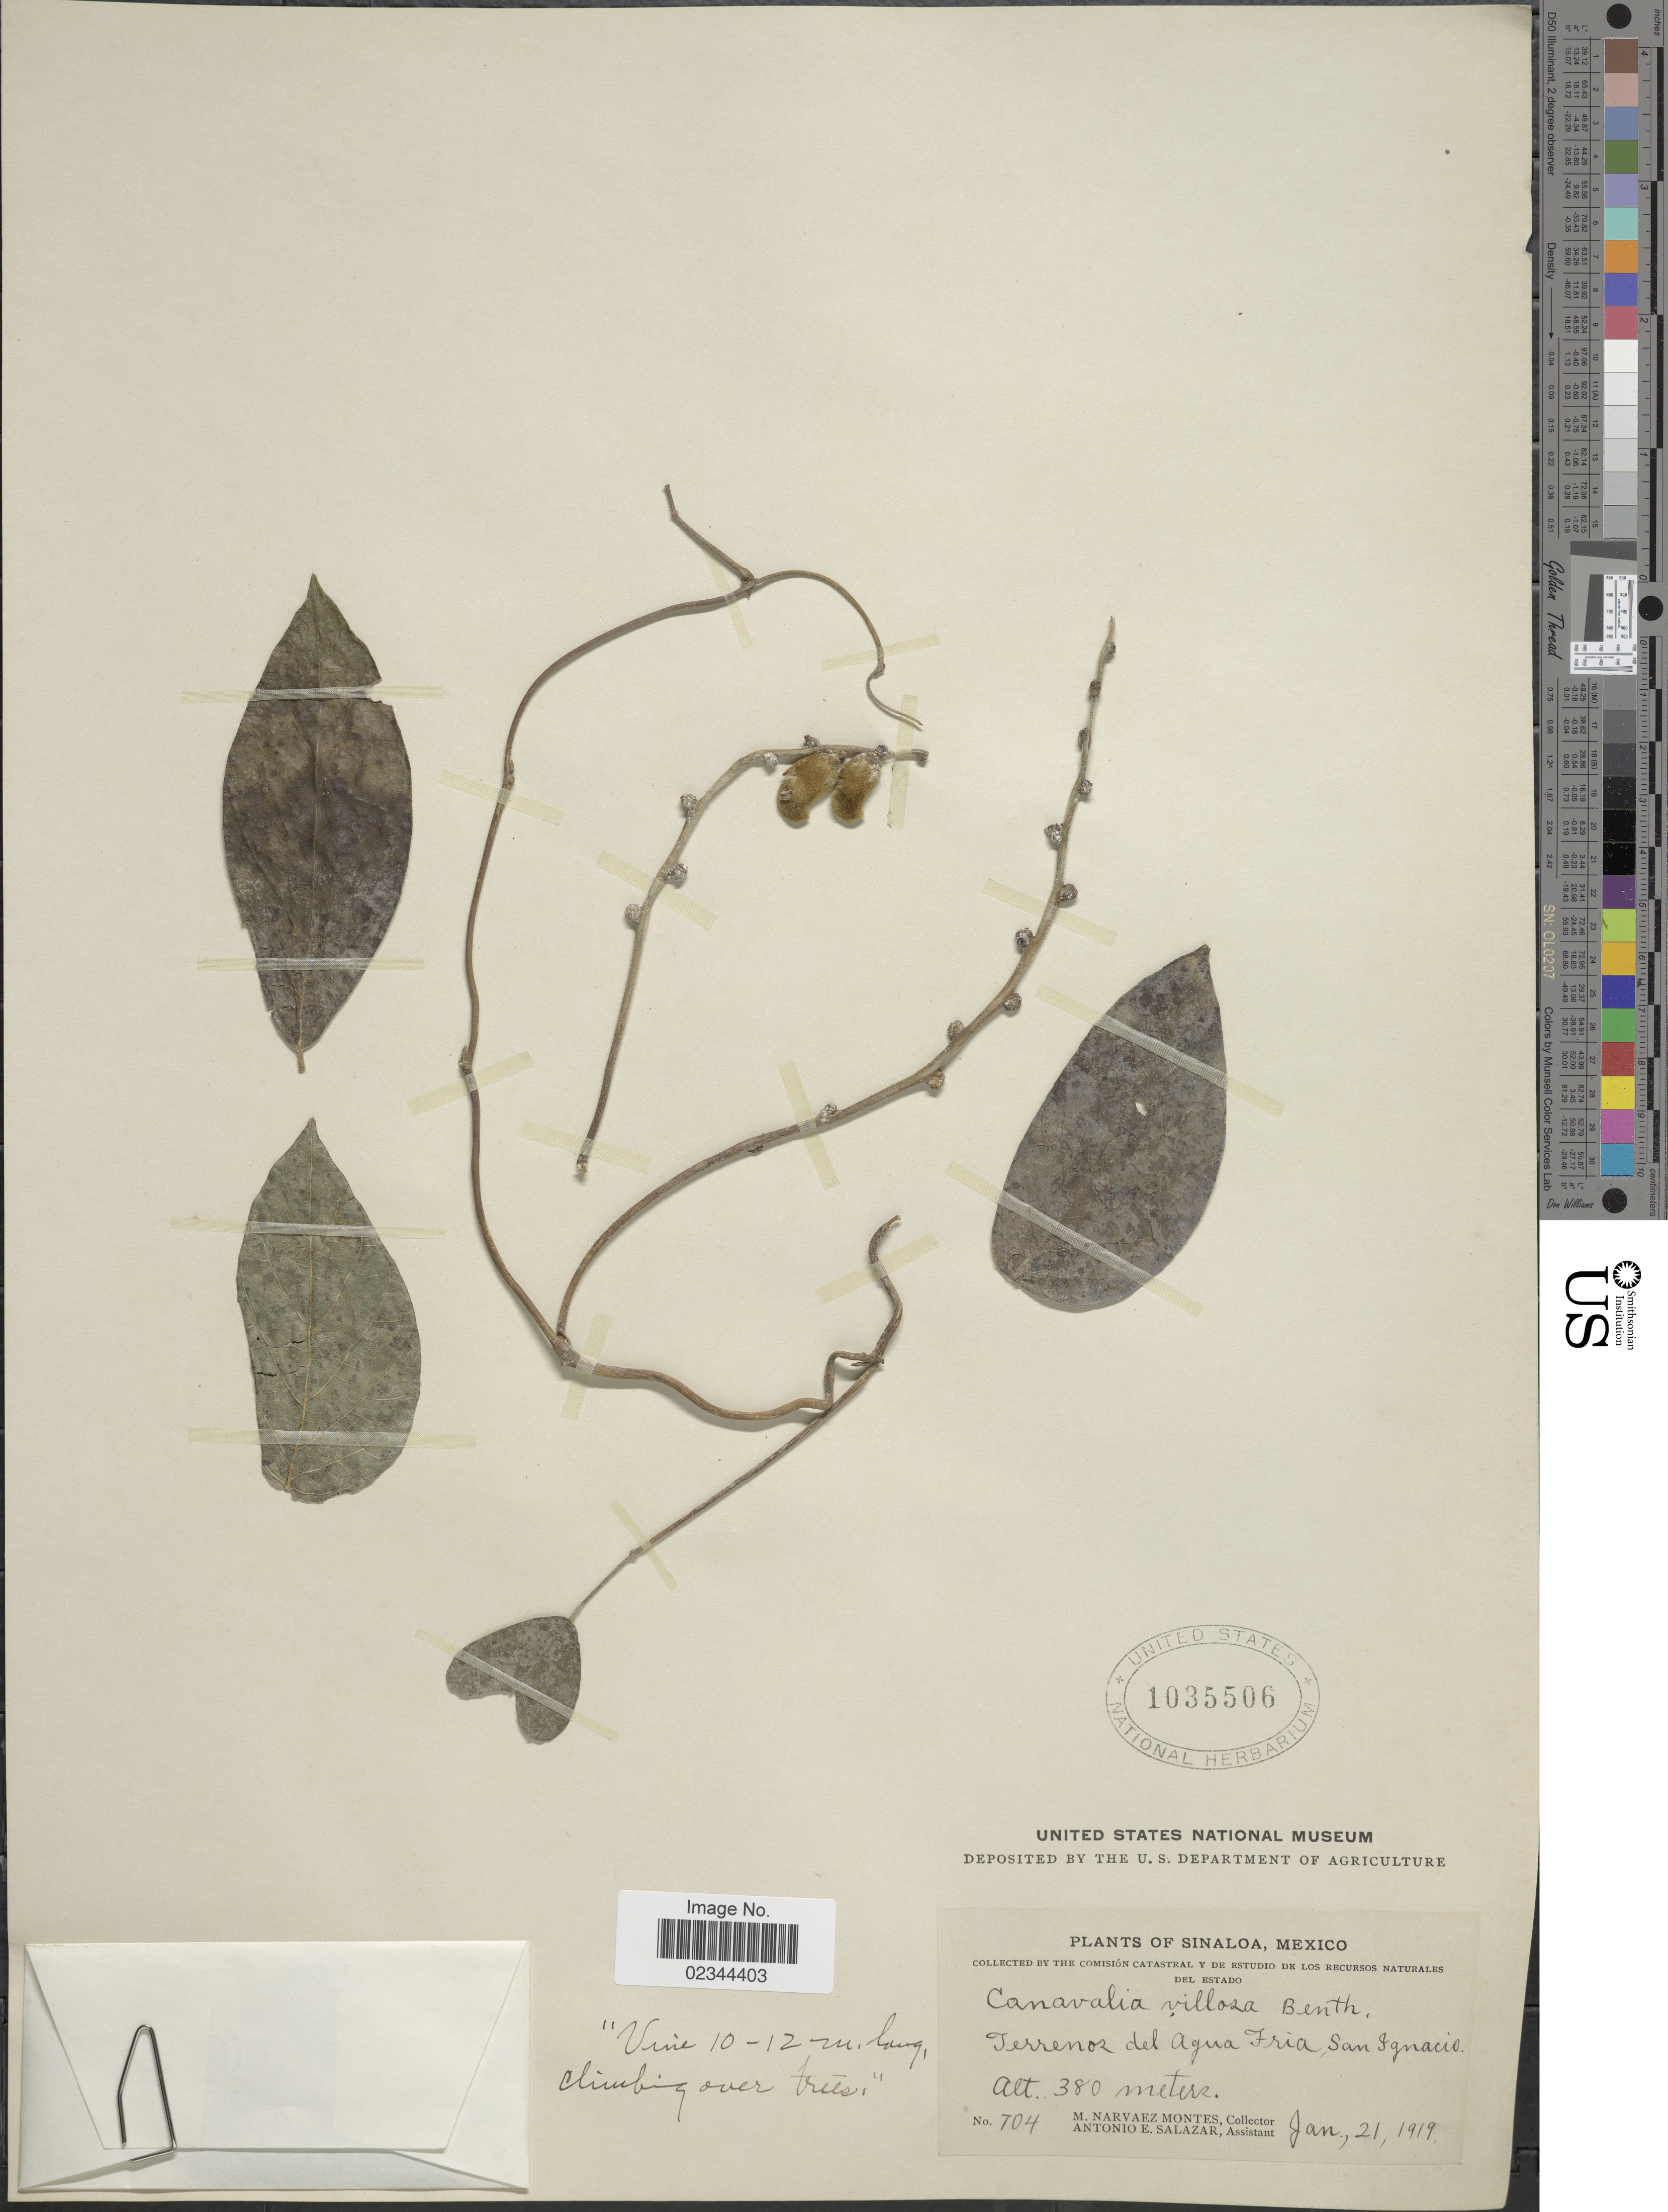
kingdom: Plantae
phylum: Tracheophyta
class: Magnoliopsida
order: Fabales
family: Fabaceae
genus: Canavalia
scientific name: Canavalia villosa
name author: Benth.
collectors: M. Navarez Montes & A. E. Salazar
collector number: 704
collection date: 1919-01-21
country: Mexico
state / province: Sinaloa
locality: Terrenos del Agua Fria, San Ignacio.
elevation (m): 380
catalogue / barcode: US 1035506